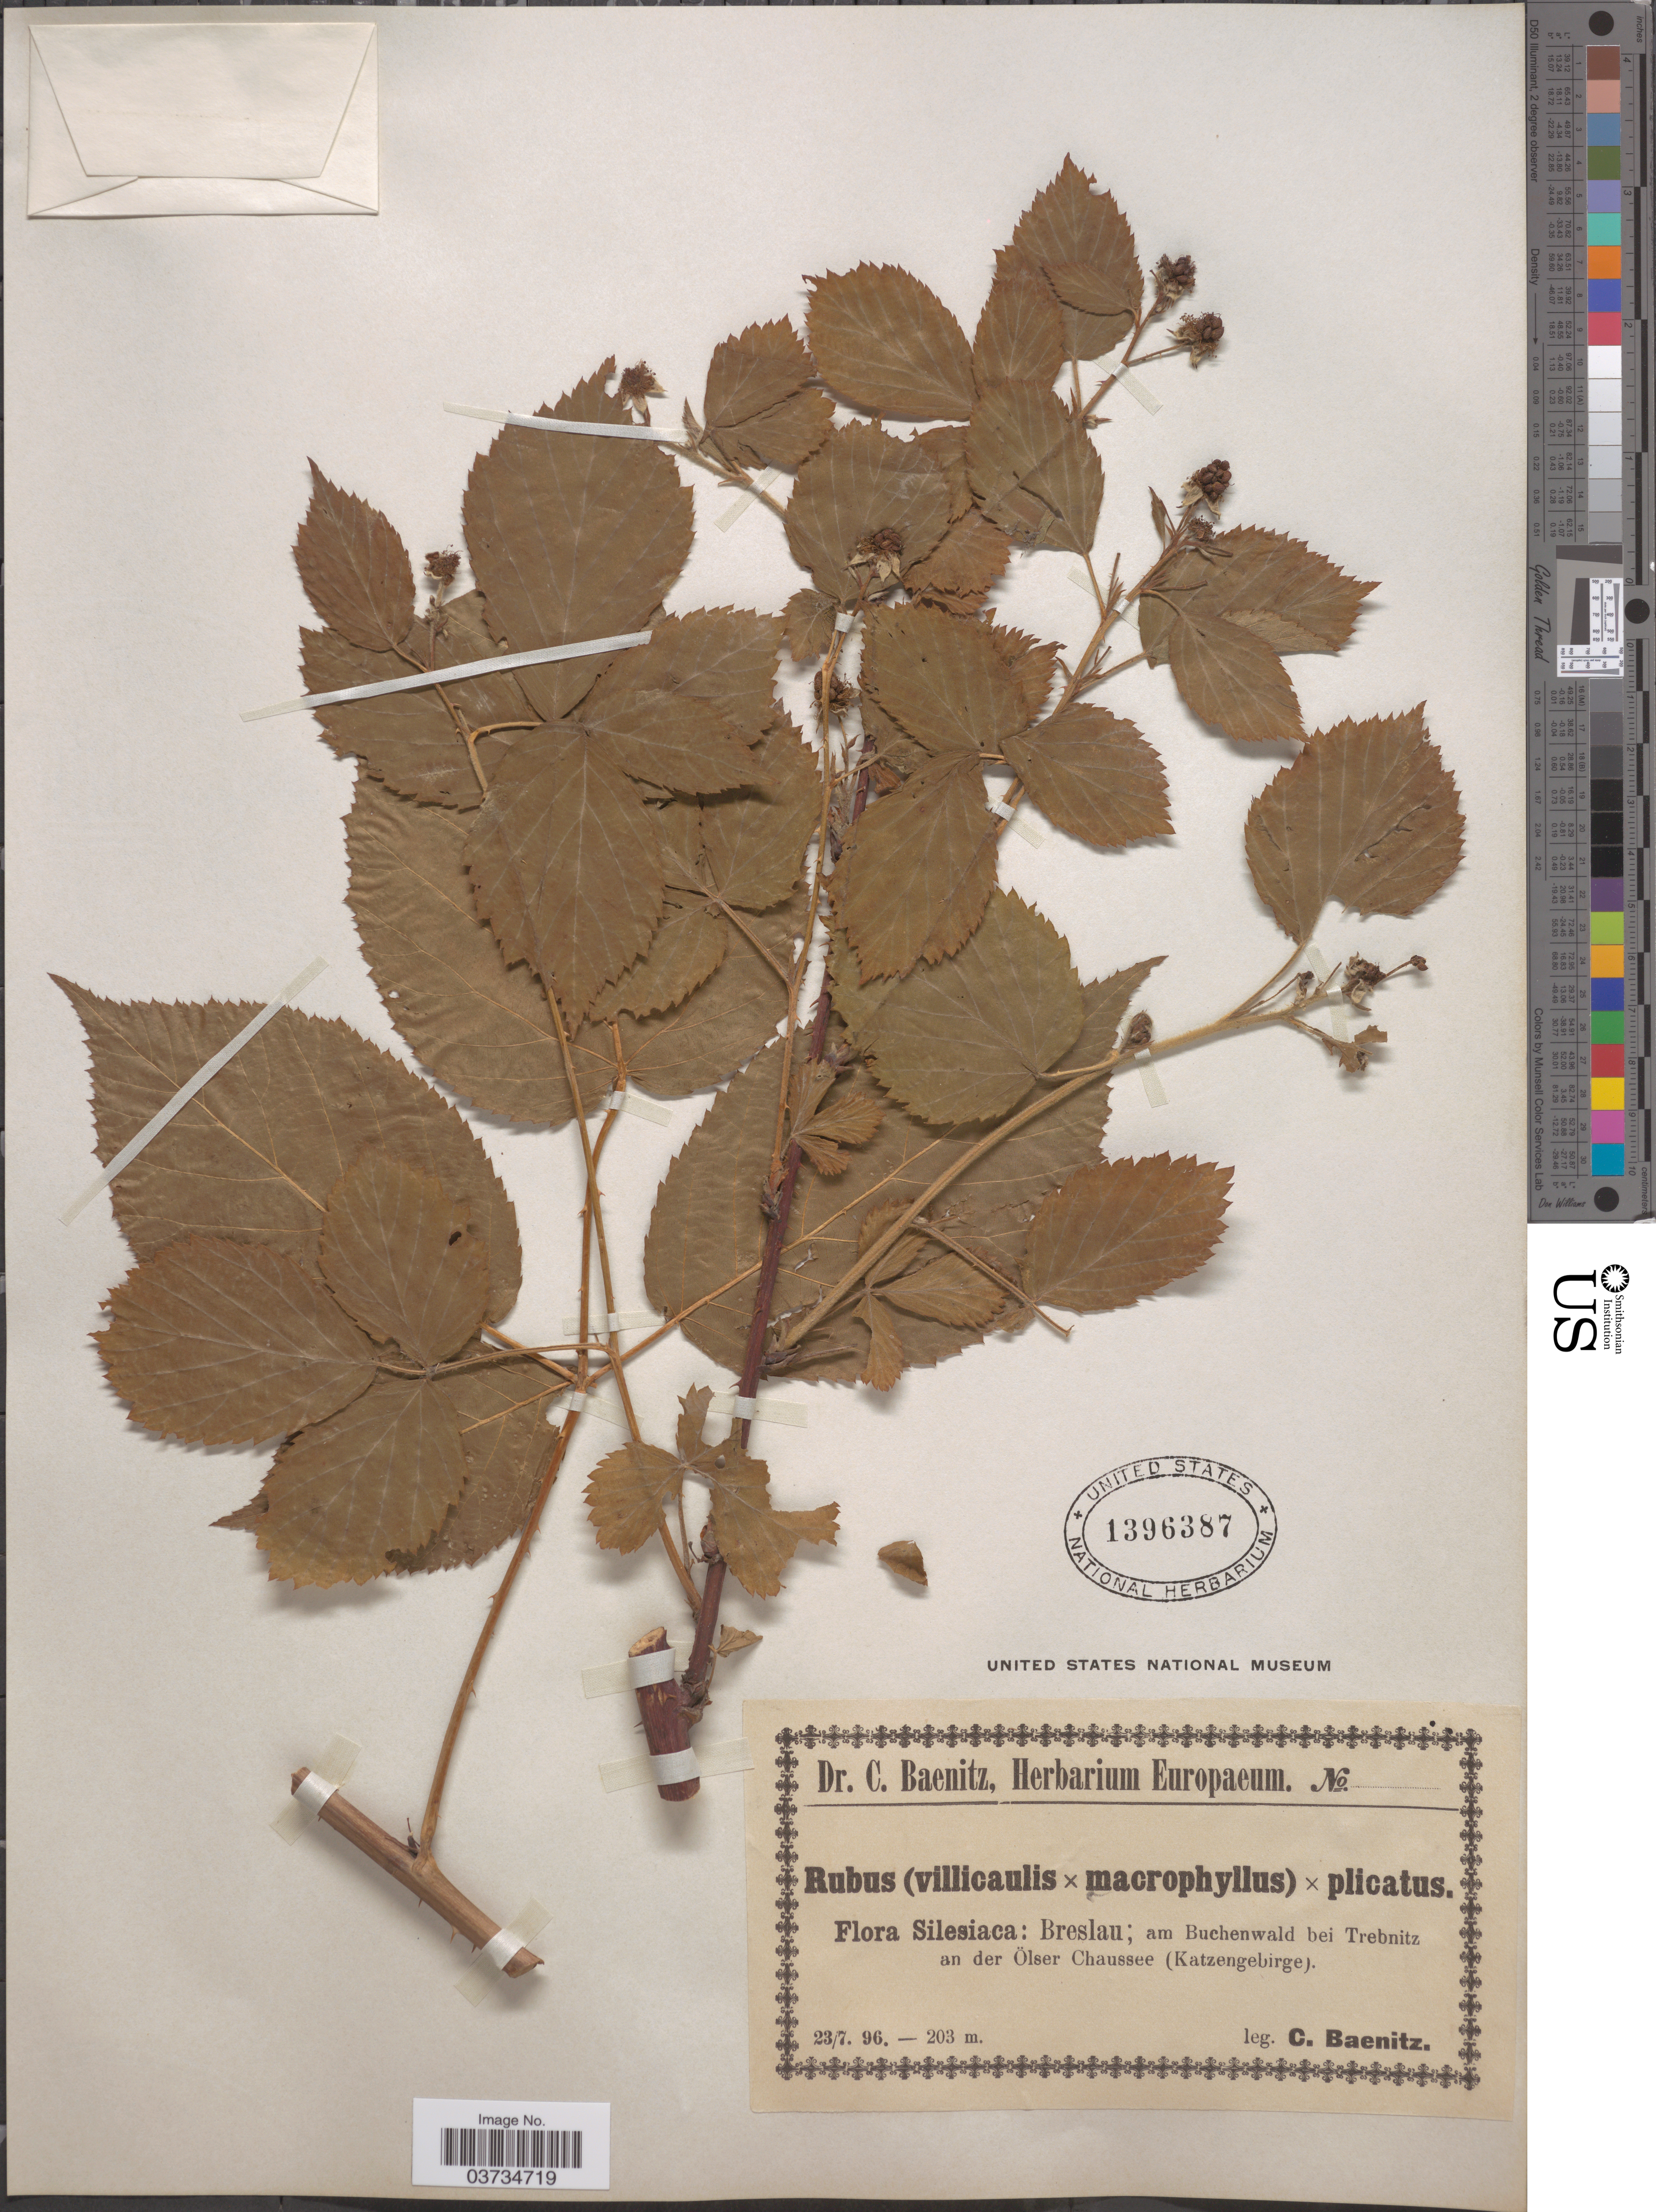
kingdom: Plantae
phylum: Tracheophyta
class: Magnoliopsida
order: Rosales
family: Rosaceae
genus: Rubus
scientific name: Rubus macrophyllus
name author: Weihe & Nees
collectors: C. G. Baenitz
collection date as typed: Transcribed d/m/y: 23/7/96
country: Poland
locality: Silesiaca: Breslau; am Buchenwald bei Trebnitz an der Ölser Chaussee (Katzengebirge).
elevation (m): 203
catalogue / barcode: US 1396387